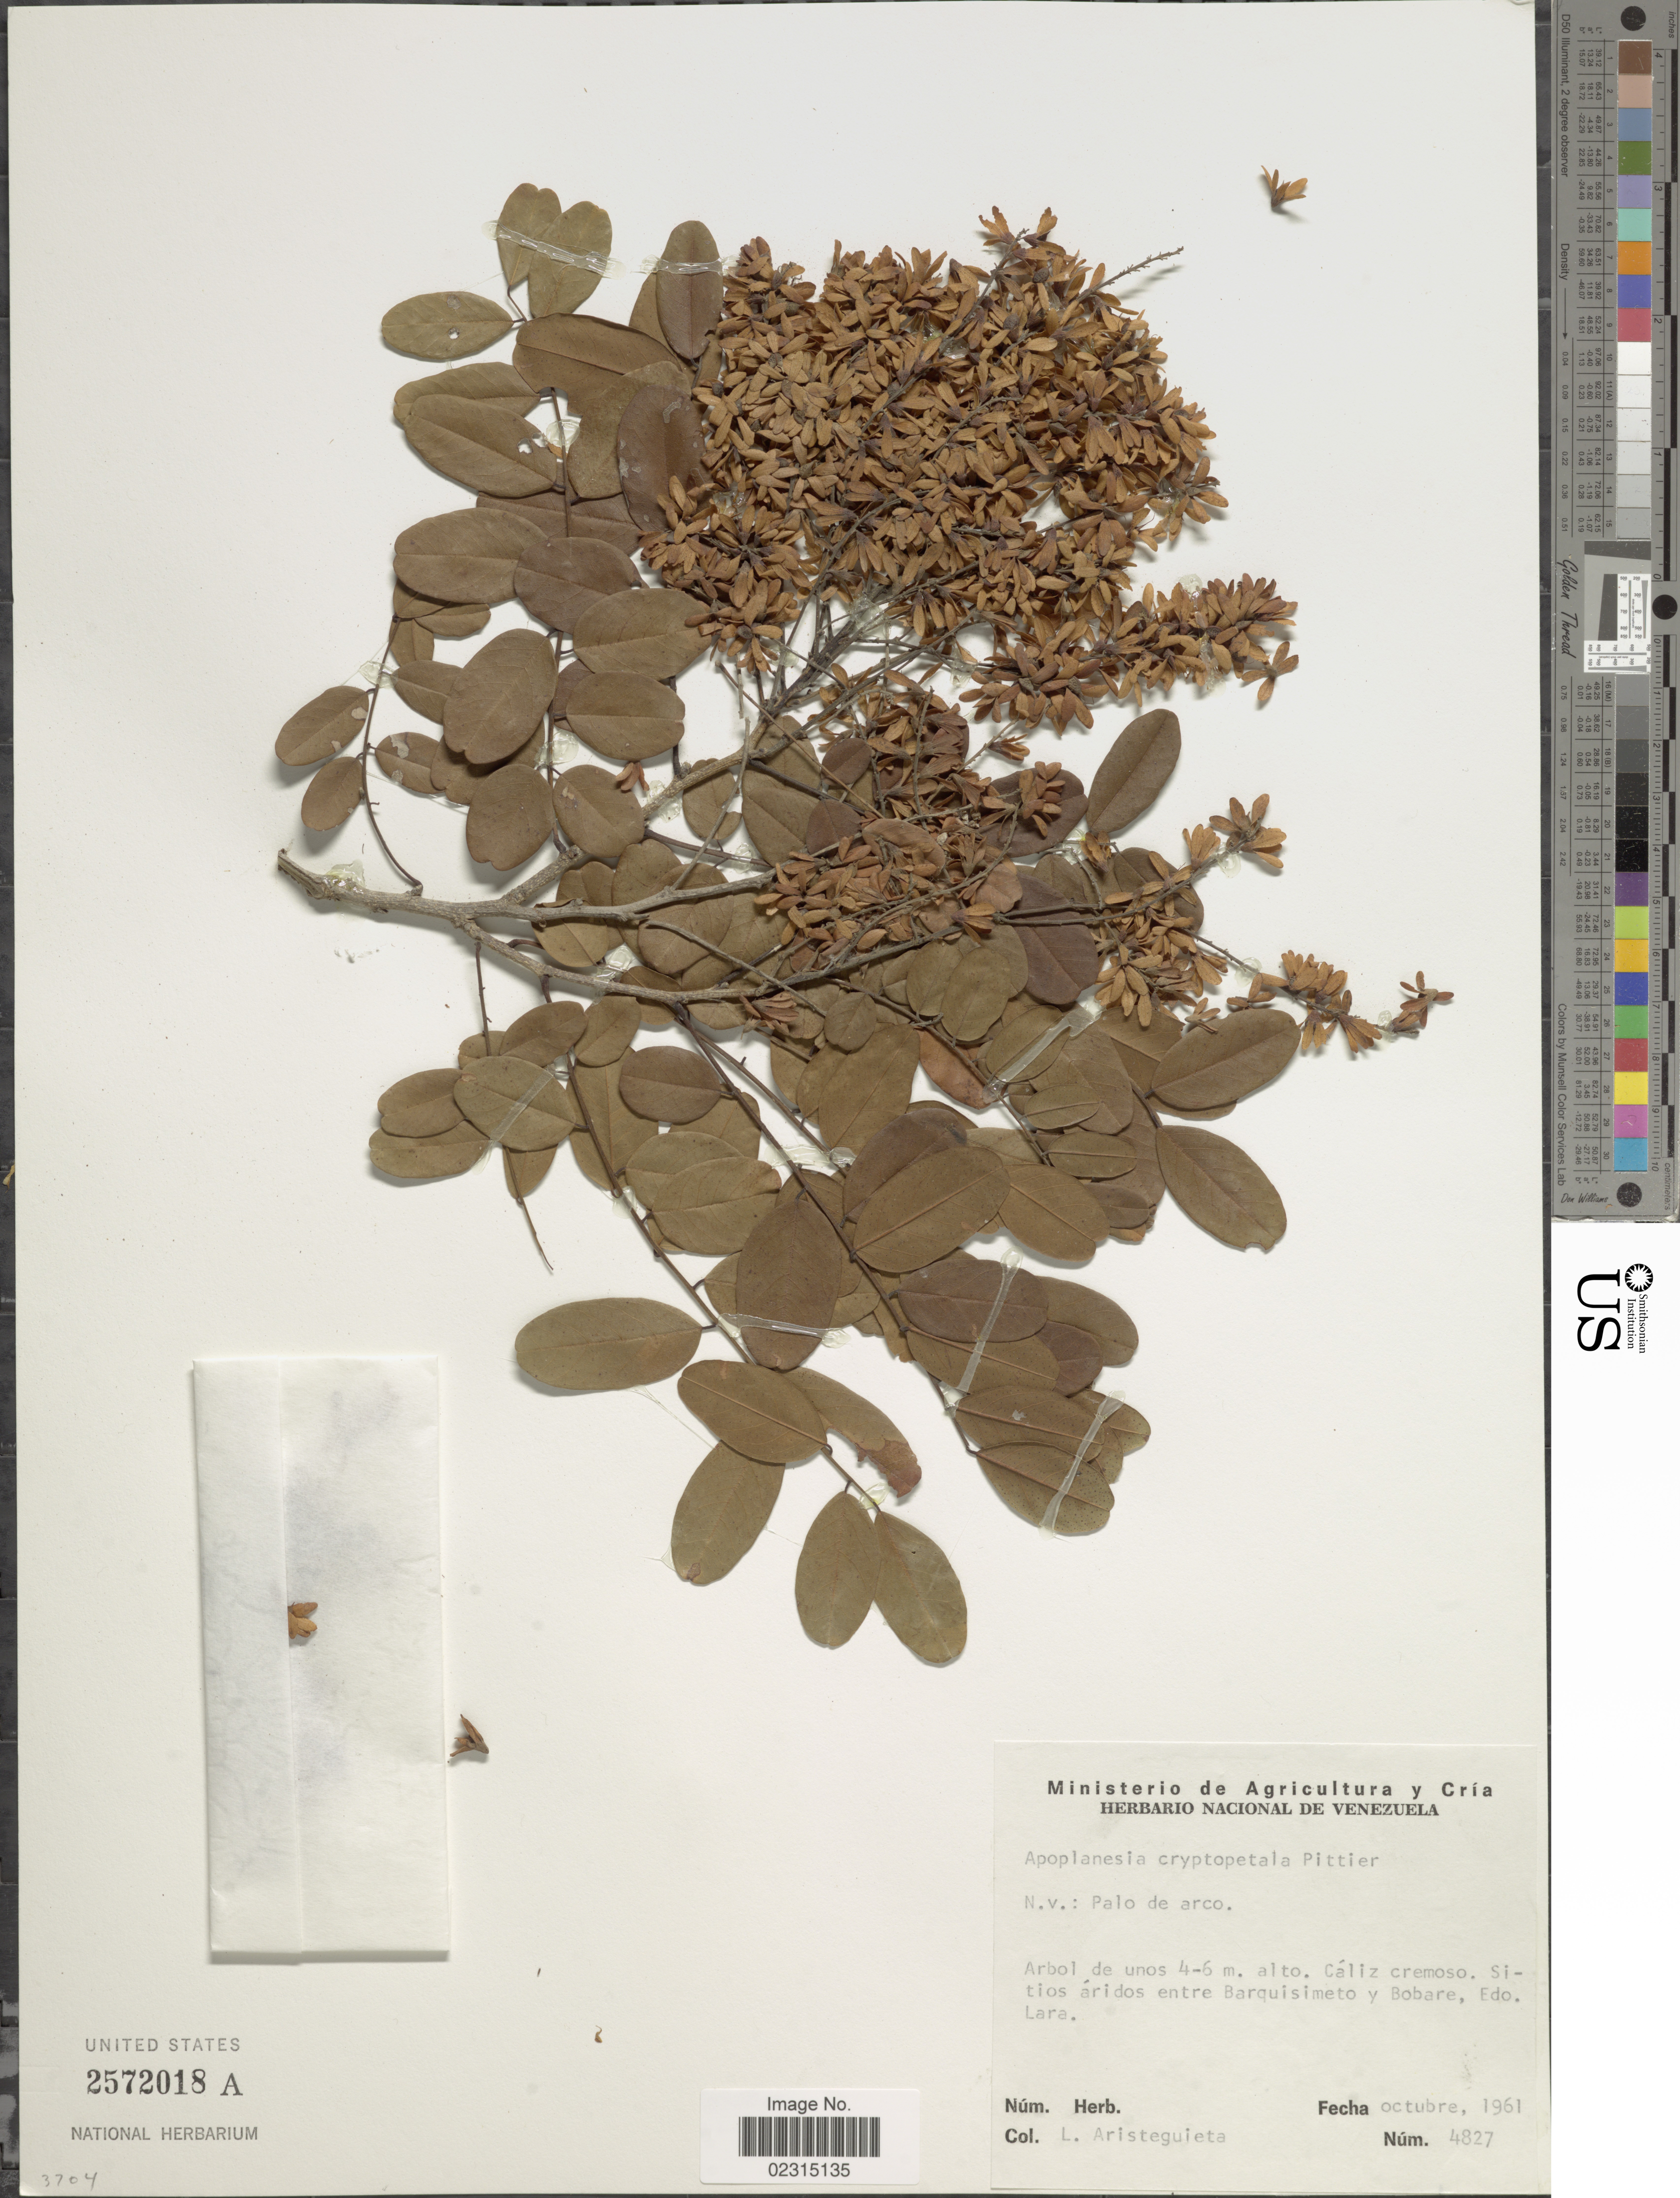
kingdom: Plantae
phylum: Tracheophyta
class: Magnoliopsida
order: Fabales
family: Fabaceae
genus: Apoplanesia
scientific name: Apoplanesia cryptopetala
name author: Pittier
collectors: L. Aristeguieta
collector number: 4827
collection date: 1961-10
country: Venezuela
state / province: Lara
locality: N.v.: Palo de arco, Cálizcremosa. Sitios áridos entre Barquisimeto y Bobare, Edo. lara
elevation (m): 4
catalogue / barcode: US 2572018A